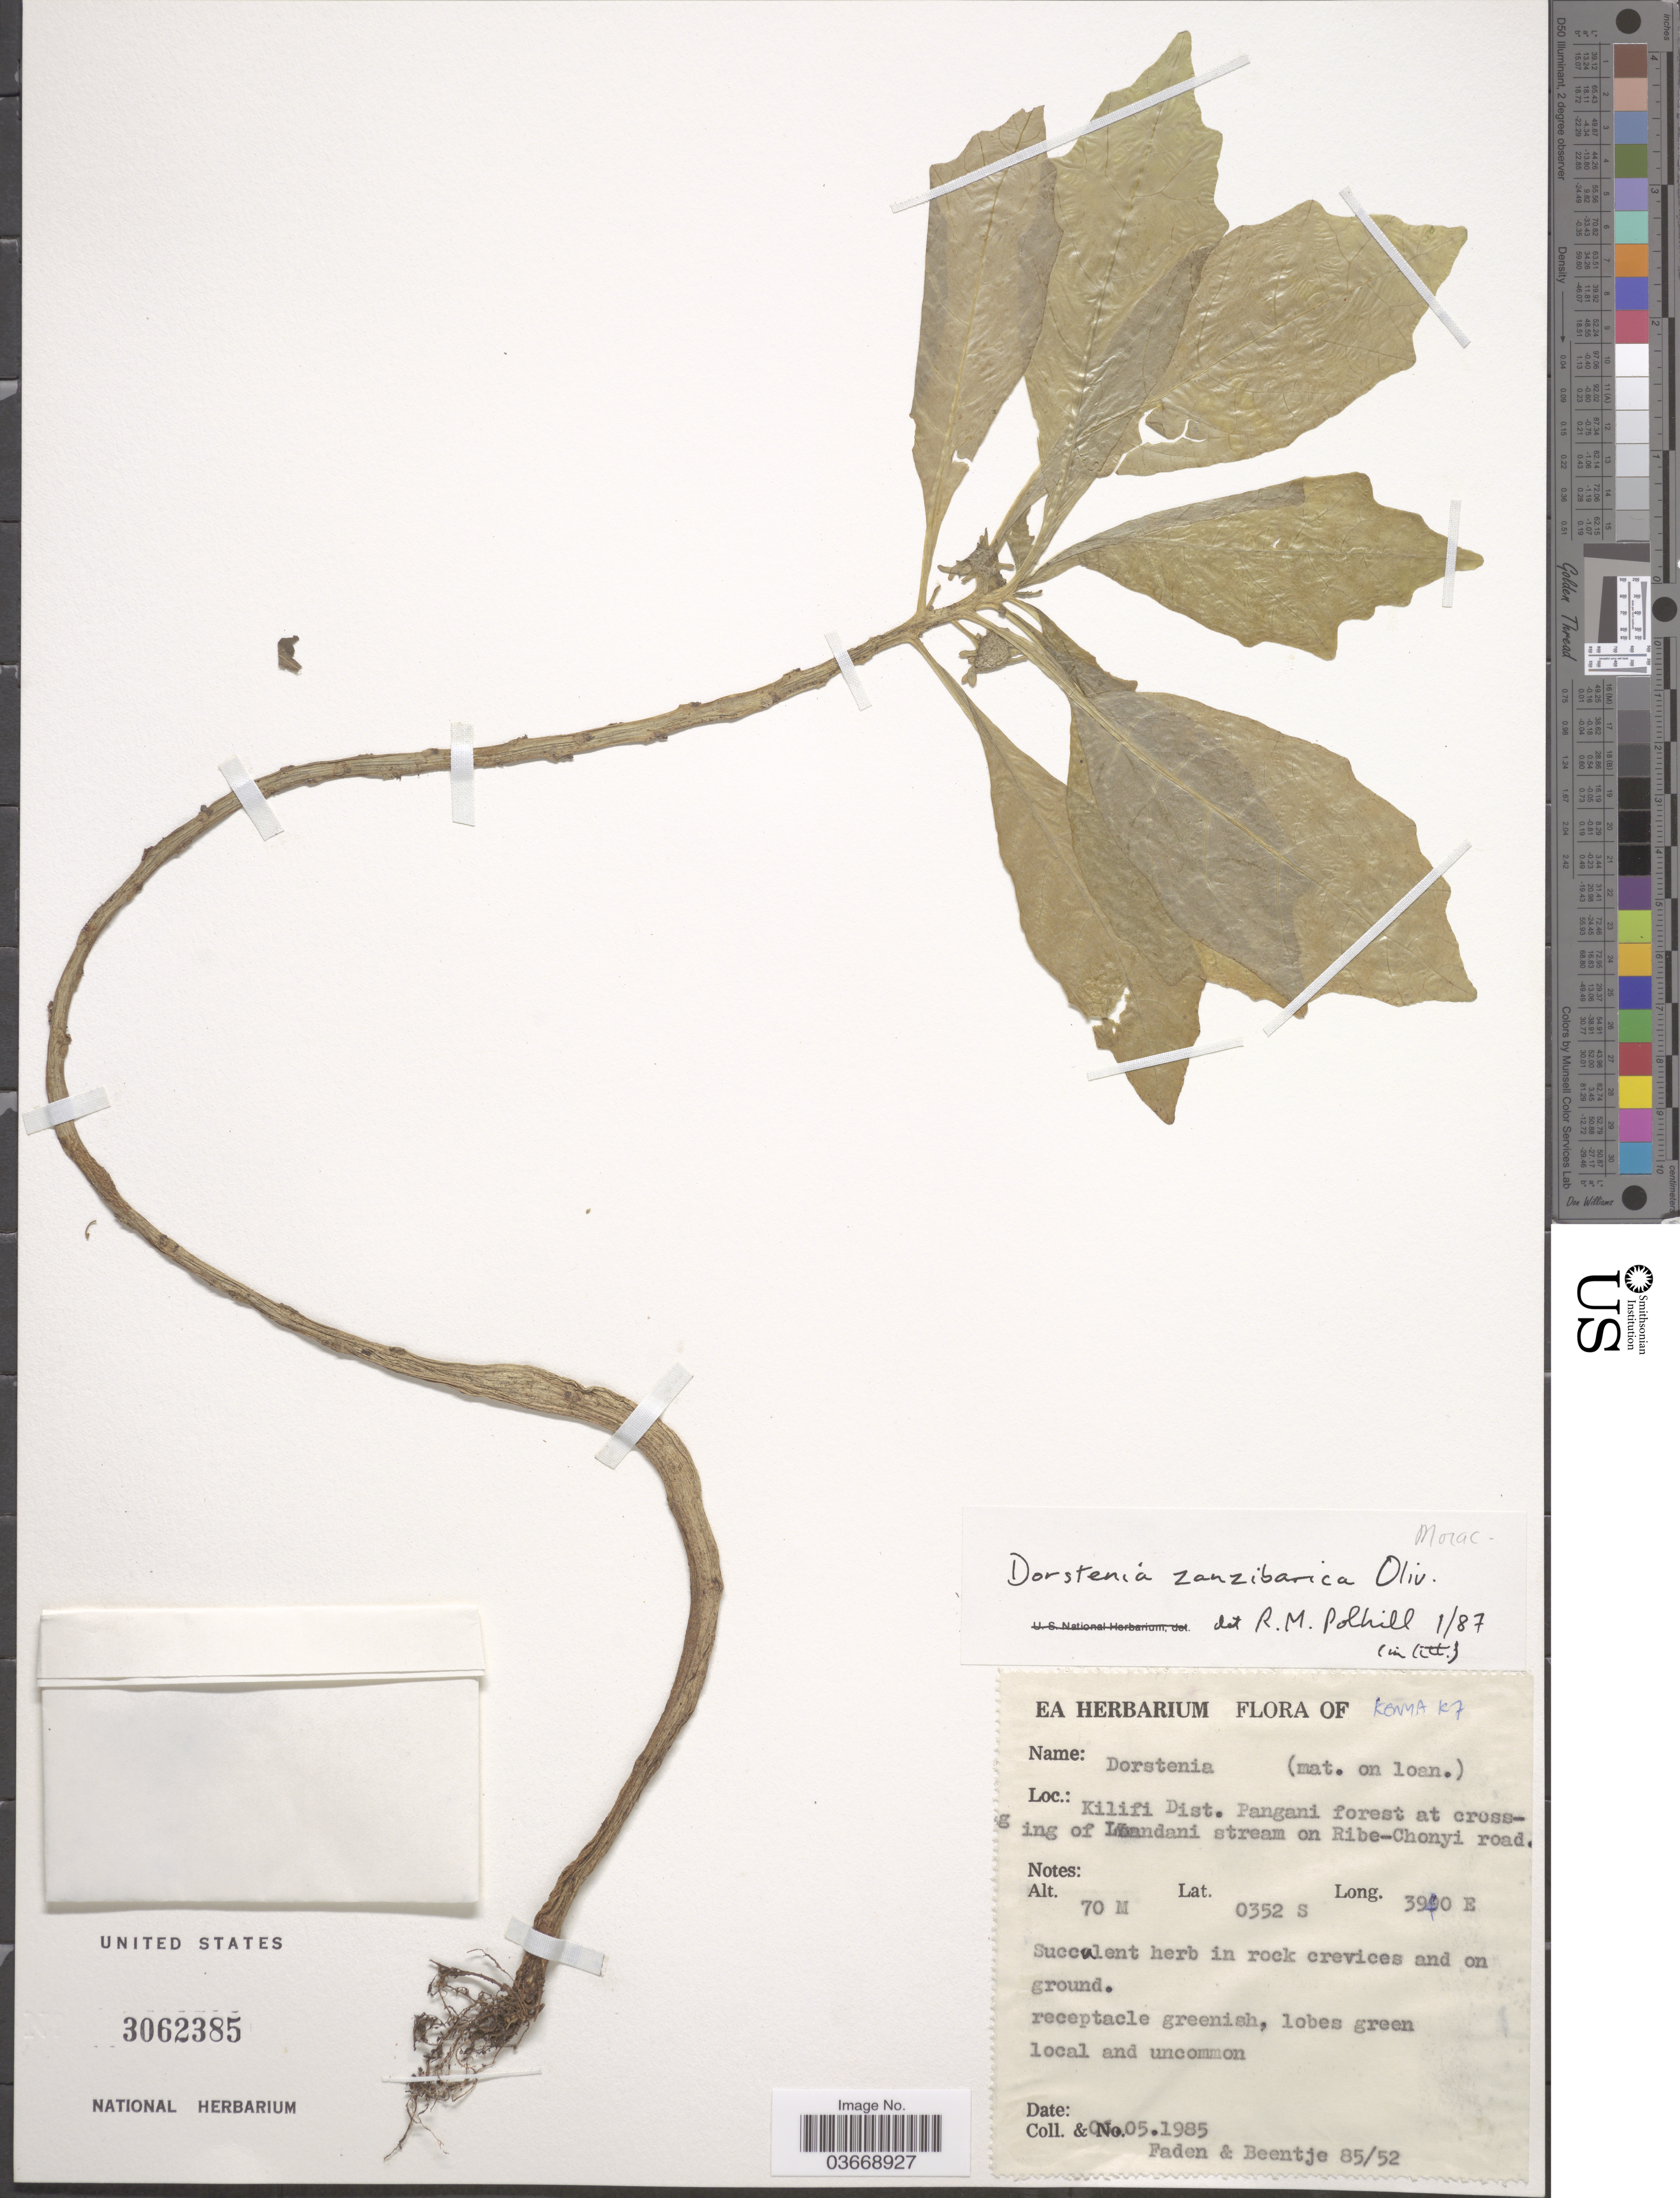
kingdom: Plantae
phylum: Tracheophyta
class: Magnoliopsida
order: Rosales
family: Moraceae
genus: Dorstenia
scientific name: Dorstenia zanzibarica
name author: Oliv.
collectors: R. B. Faden & Beentje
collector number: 85/52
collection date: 1985-05-01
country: Kenya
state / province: Kilifi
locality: Kilifi Dist. Pangani forest at crossing of Loandani stream on Ribe-Chonyi road.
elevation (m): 70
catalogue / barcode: US 3062385